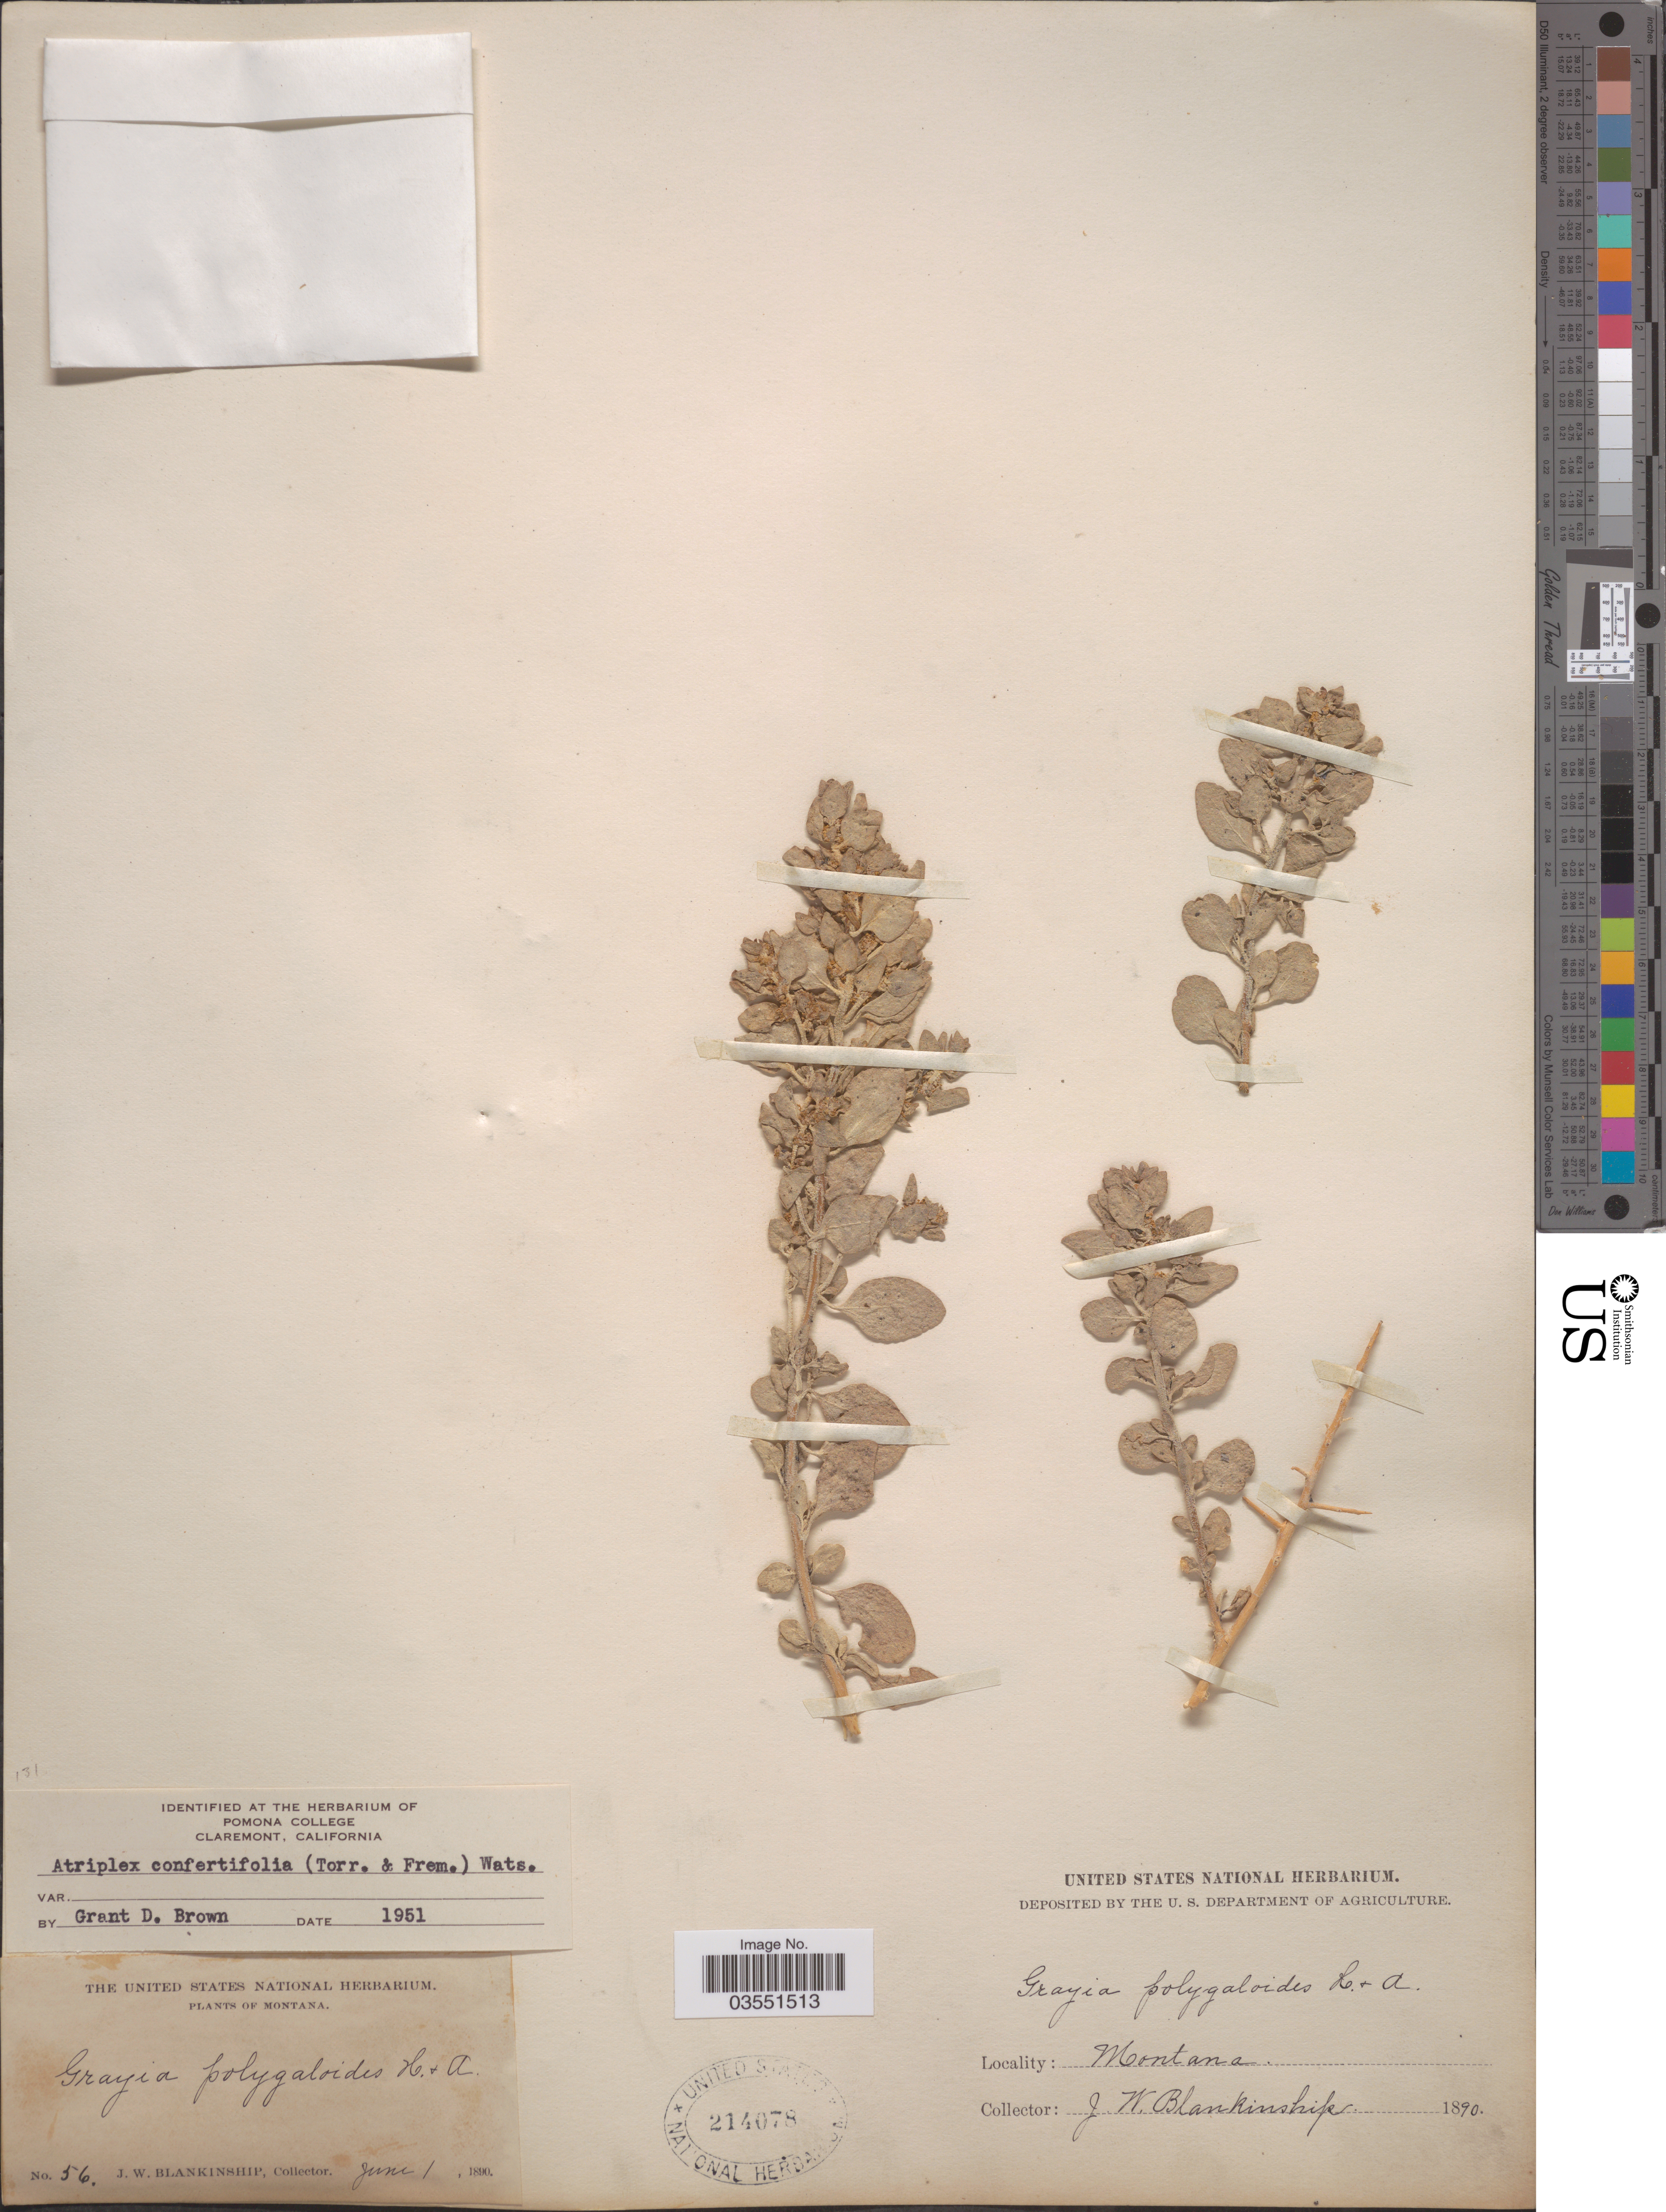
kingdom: Plantae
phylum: Tracheophyta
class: Magnoliopsida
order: Caryophyllales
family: Amaranthaceae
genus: Atriplex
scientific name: Atriplex confertifolia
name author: (Torr. & Frém.) S. Watson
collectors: J. W. Blankinship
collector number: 56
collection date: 1890-06-01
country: United States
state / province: Montana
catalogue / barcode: US 214078